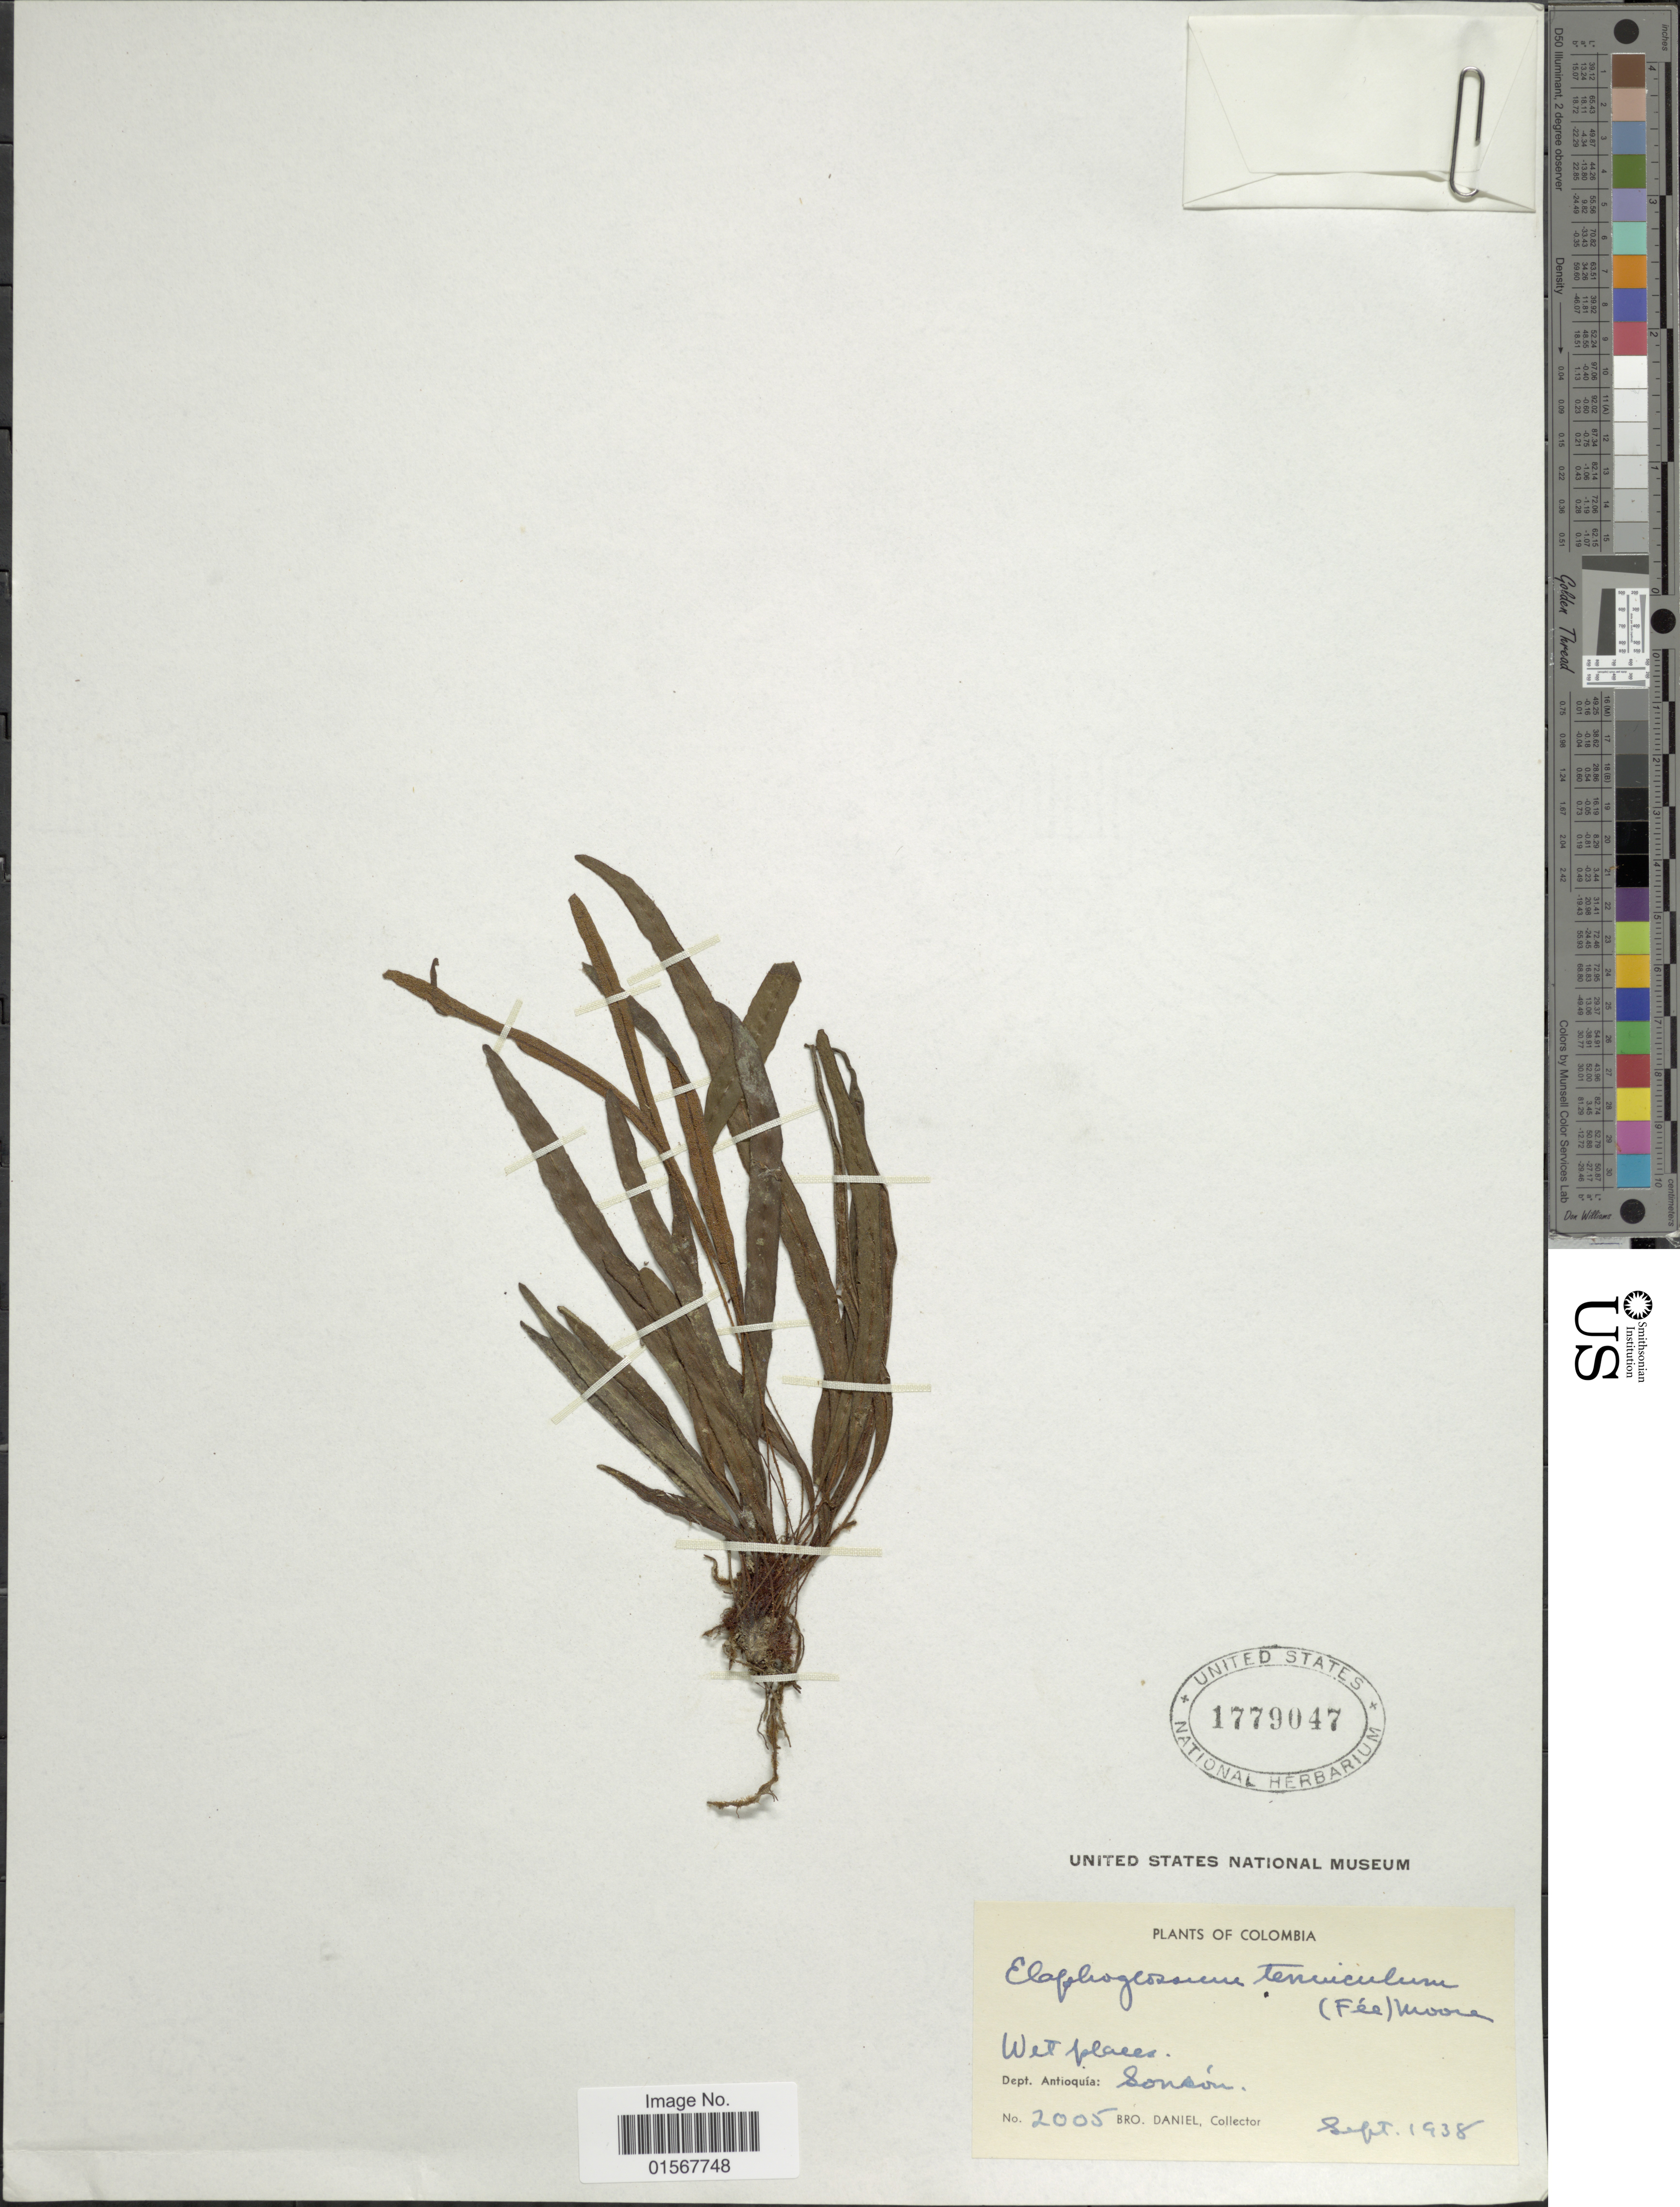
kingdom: Plantae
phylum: Tracheophyta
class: Polypodiopsida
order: Polypodiales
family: Dryopteridaceae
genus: Elaphoglossum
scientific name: Elaphoglossum truncicola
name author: (H. Karst.) Hieron.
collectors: Bro. Daniel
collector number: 2005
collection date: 1938-09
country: Colombia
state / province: Antioquia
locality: Dept. Antioquia: Sonsón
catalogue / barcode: US 1779047